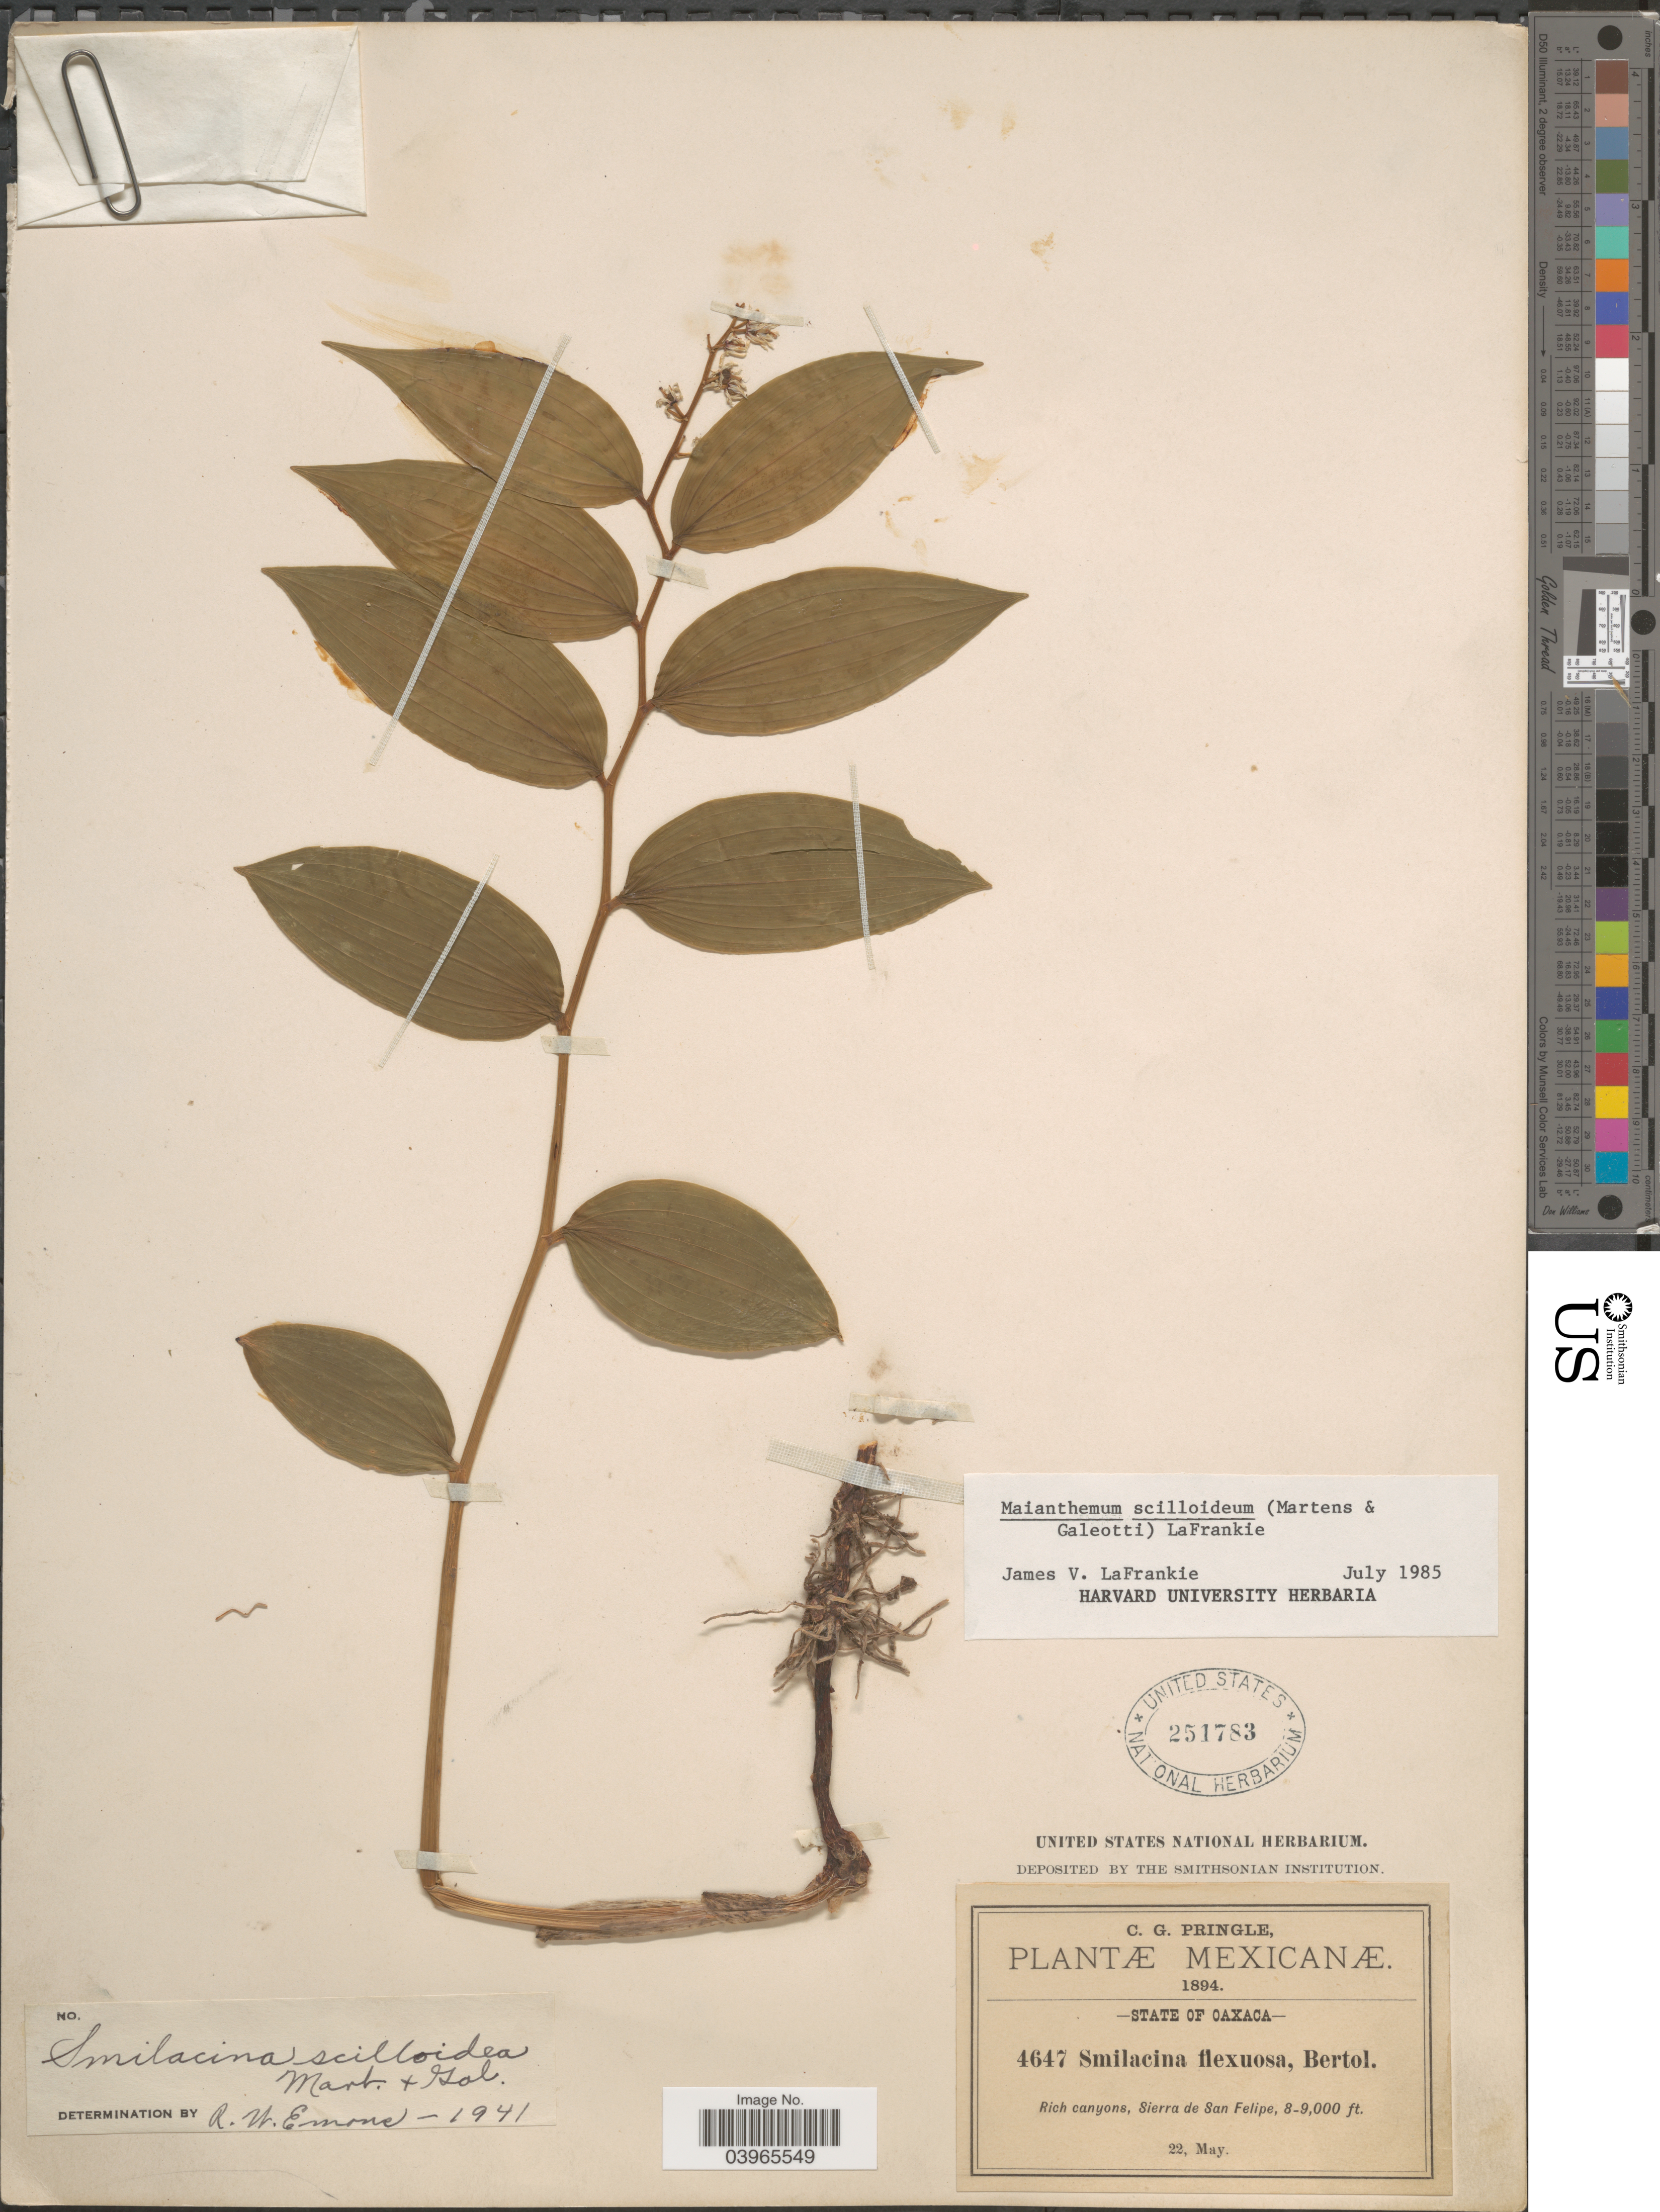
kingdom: Plantae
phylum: Tracheophyta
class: Liliopsida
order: Asparagales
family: Asparagaceae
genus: Maianthemum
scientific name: Maianthemum scilloideum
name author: (M. Martens & Galeotti) LaFrankie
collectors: C. G. Pringle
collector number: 4647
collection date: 1894-05-22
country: Mexico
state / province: Oaxaca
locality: Sierra de San Felipe.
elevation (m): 2438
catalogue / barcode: US 251783